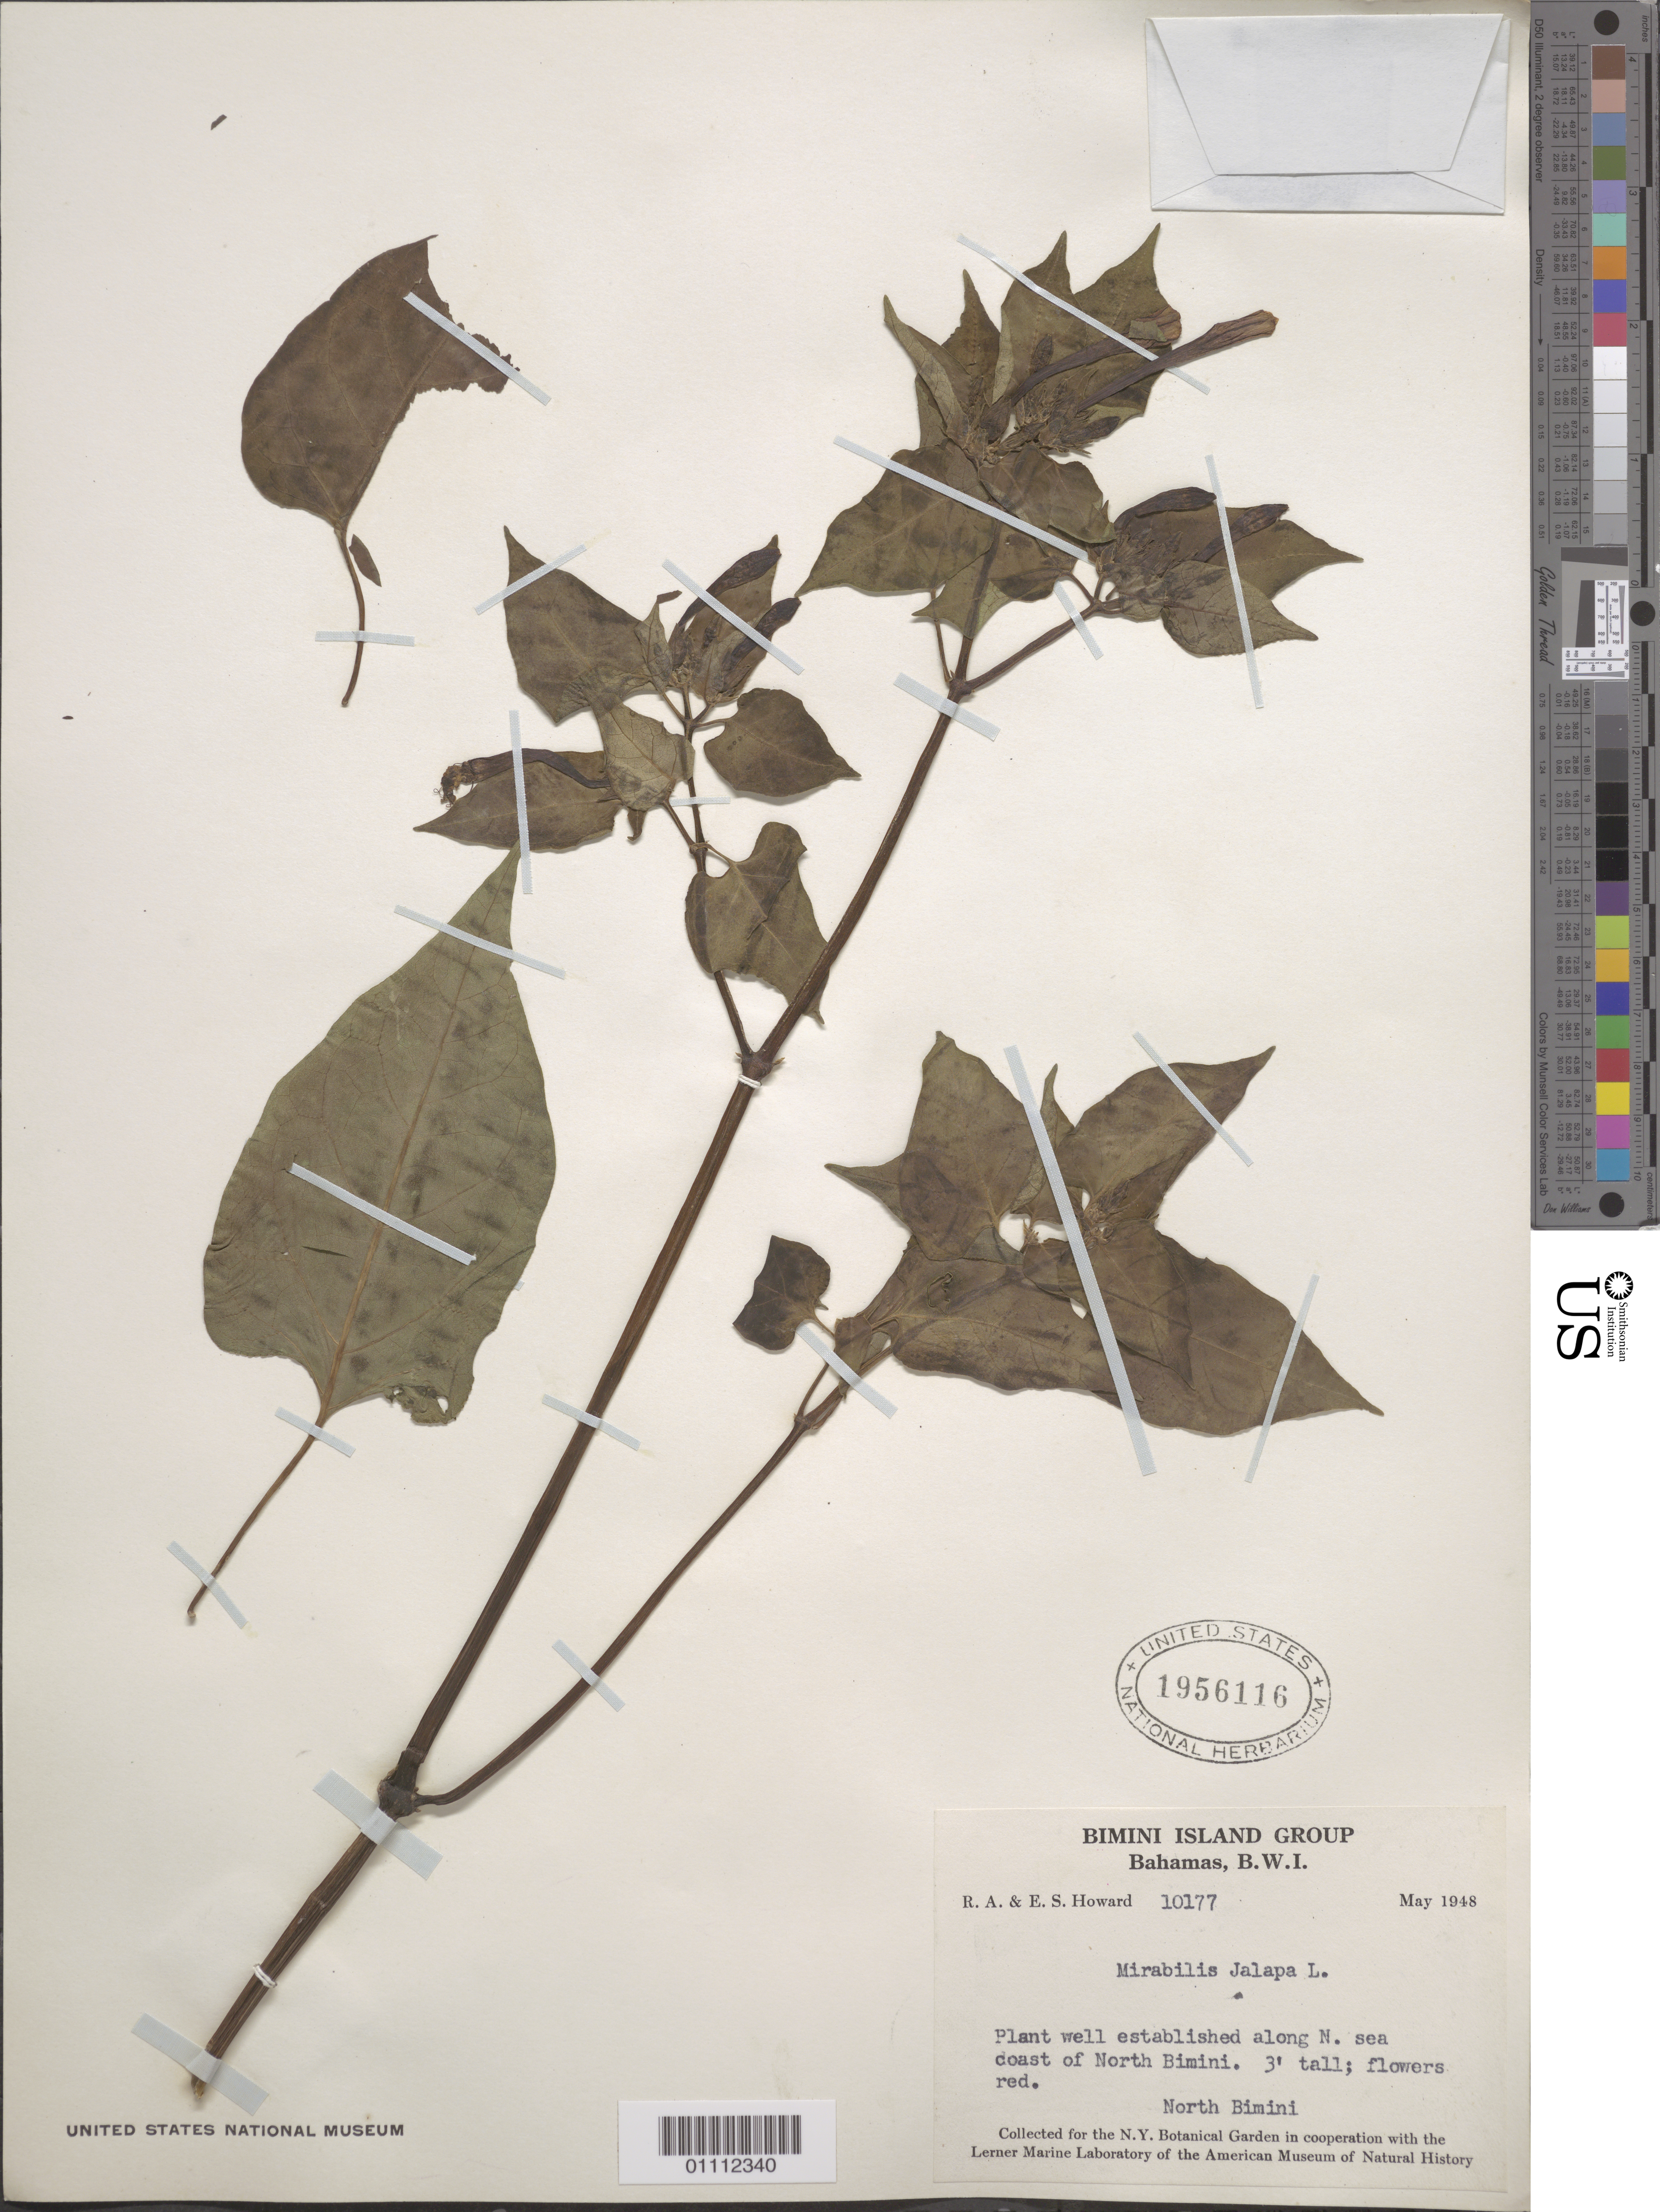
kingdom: Plantae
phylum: Tracheophyta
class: Magnoliopsida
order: Caryophyllales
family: Nyctaginaceae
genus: Mirabilis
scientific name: Mirabilis jalapa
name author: L.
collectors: R. A. Howard & E. S. Howard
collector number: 10177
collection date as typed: May 1948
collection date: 1948-05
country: Bahamas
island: North Bimini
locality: N sea coast of North Bimini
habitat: Plant well established along sea coast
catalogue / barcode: US 1956116